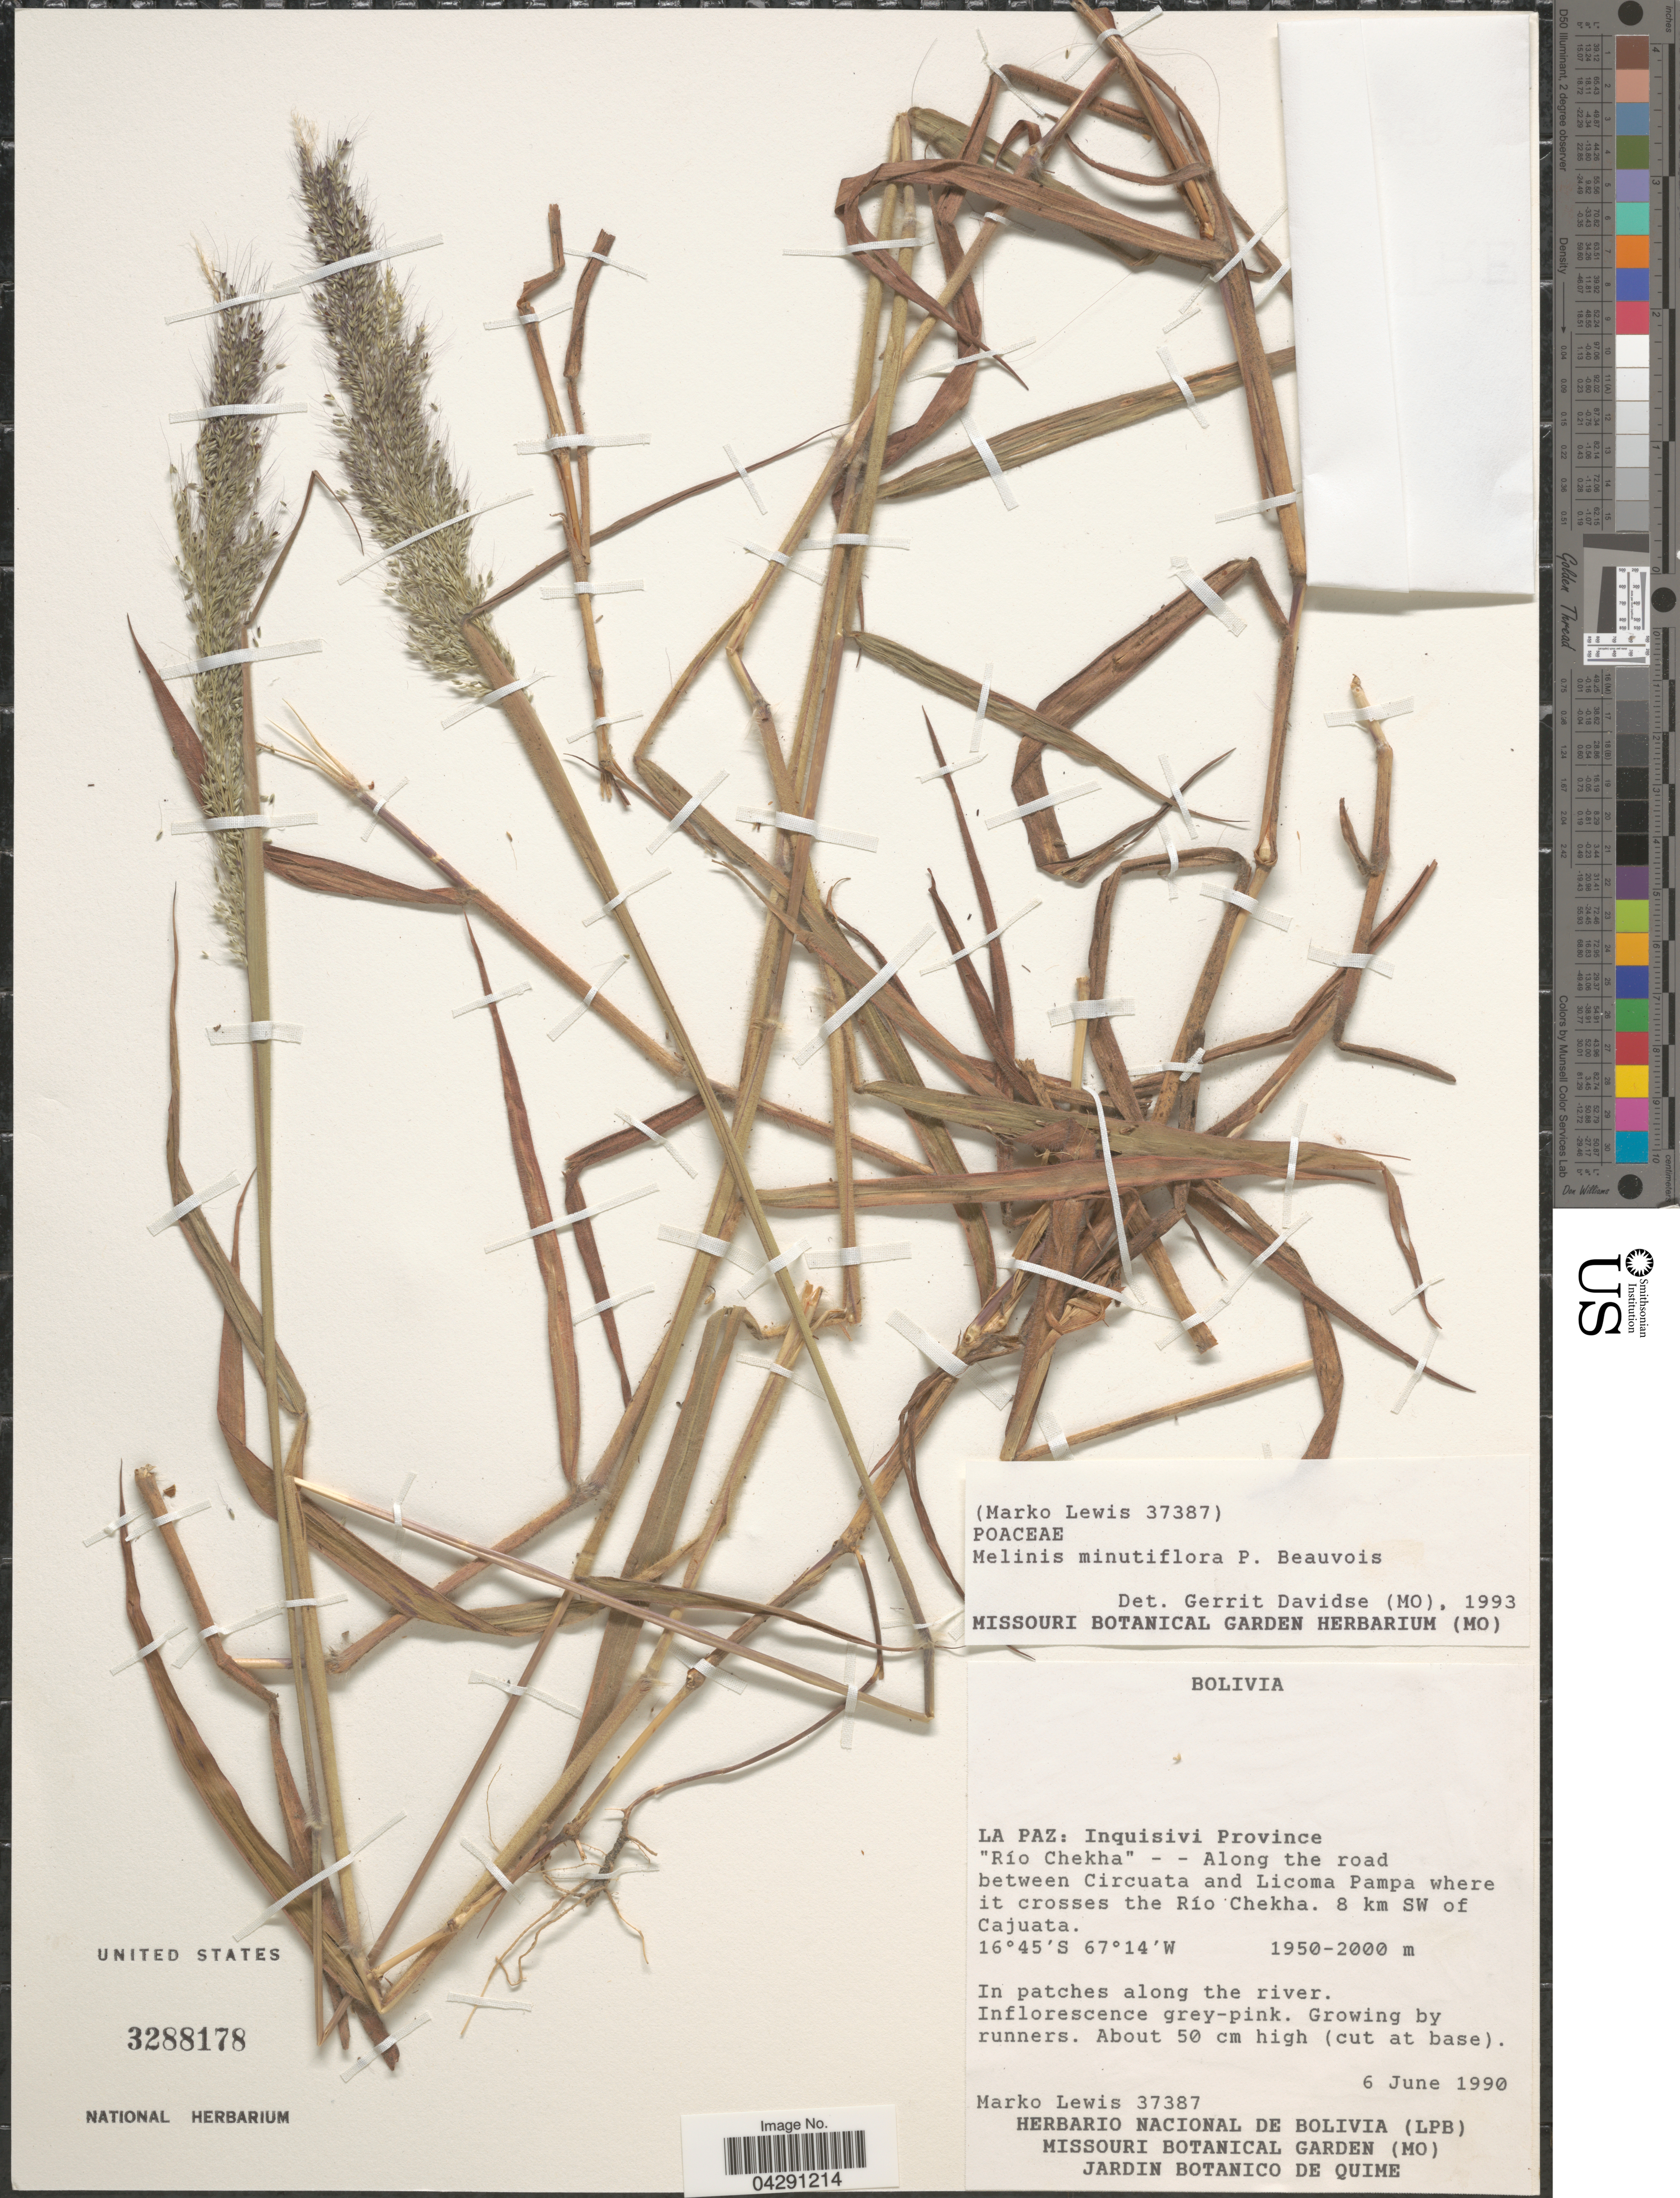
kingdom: Plantae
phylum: Tracheophyta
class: Liliopsida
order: Poales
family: Poaceae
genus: Melinis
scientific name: Melinis minutiflora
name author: P. Beauv.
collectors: M. A. Lewis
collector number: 37387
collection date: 1990-06-06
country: Bolivia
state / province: La Paz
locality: Inquisivi Province. "Río Chekha" - - Along the road between Circuata and Licoma Pampa where it crosses the Río Chekha. 8 km SW of Cajuata.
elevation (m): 1950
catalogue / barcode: US 3288178